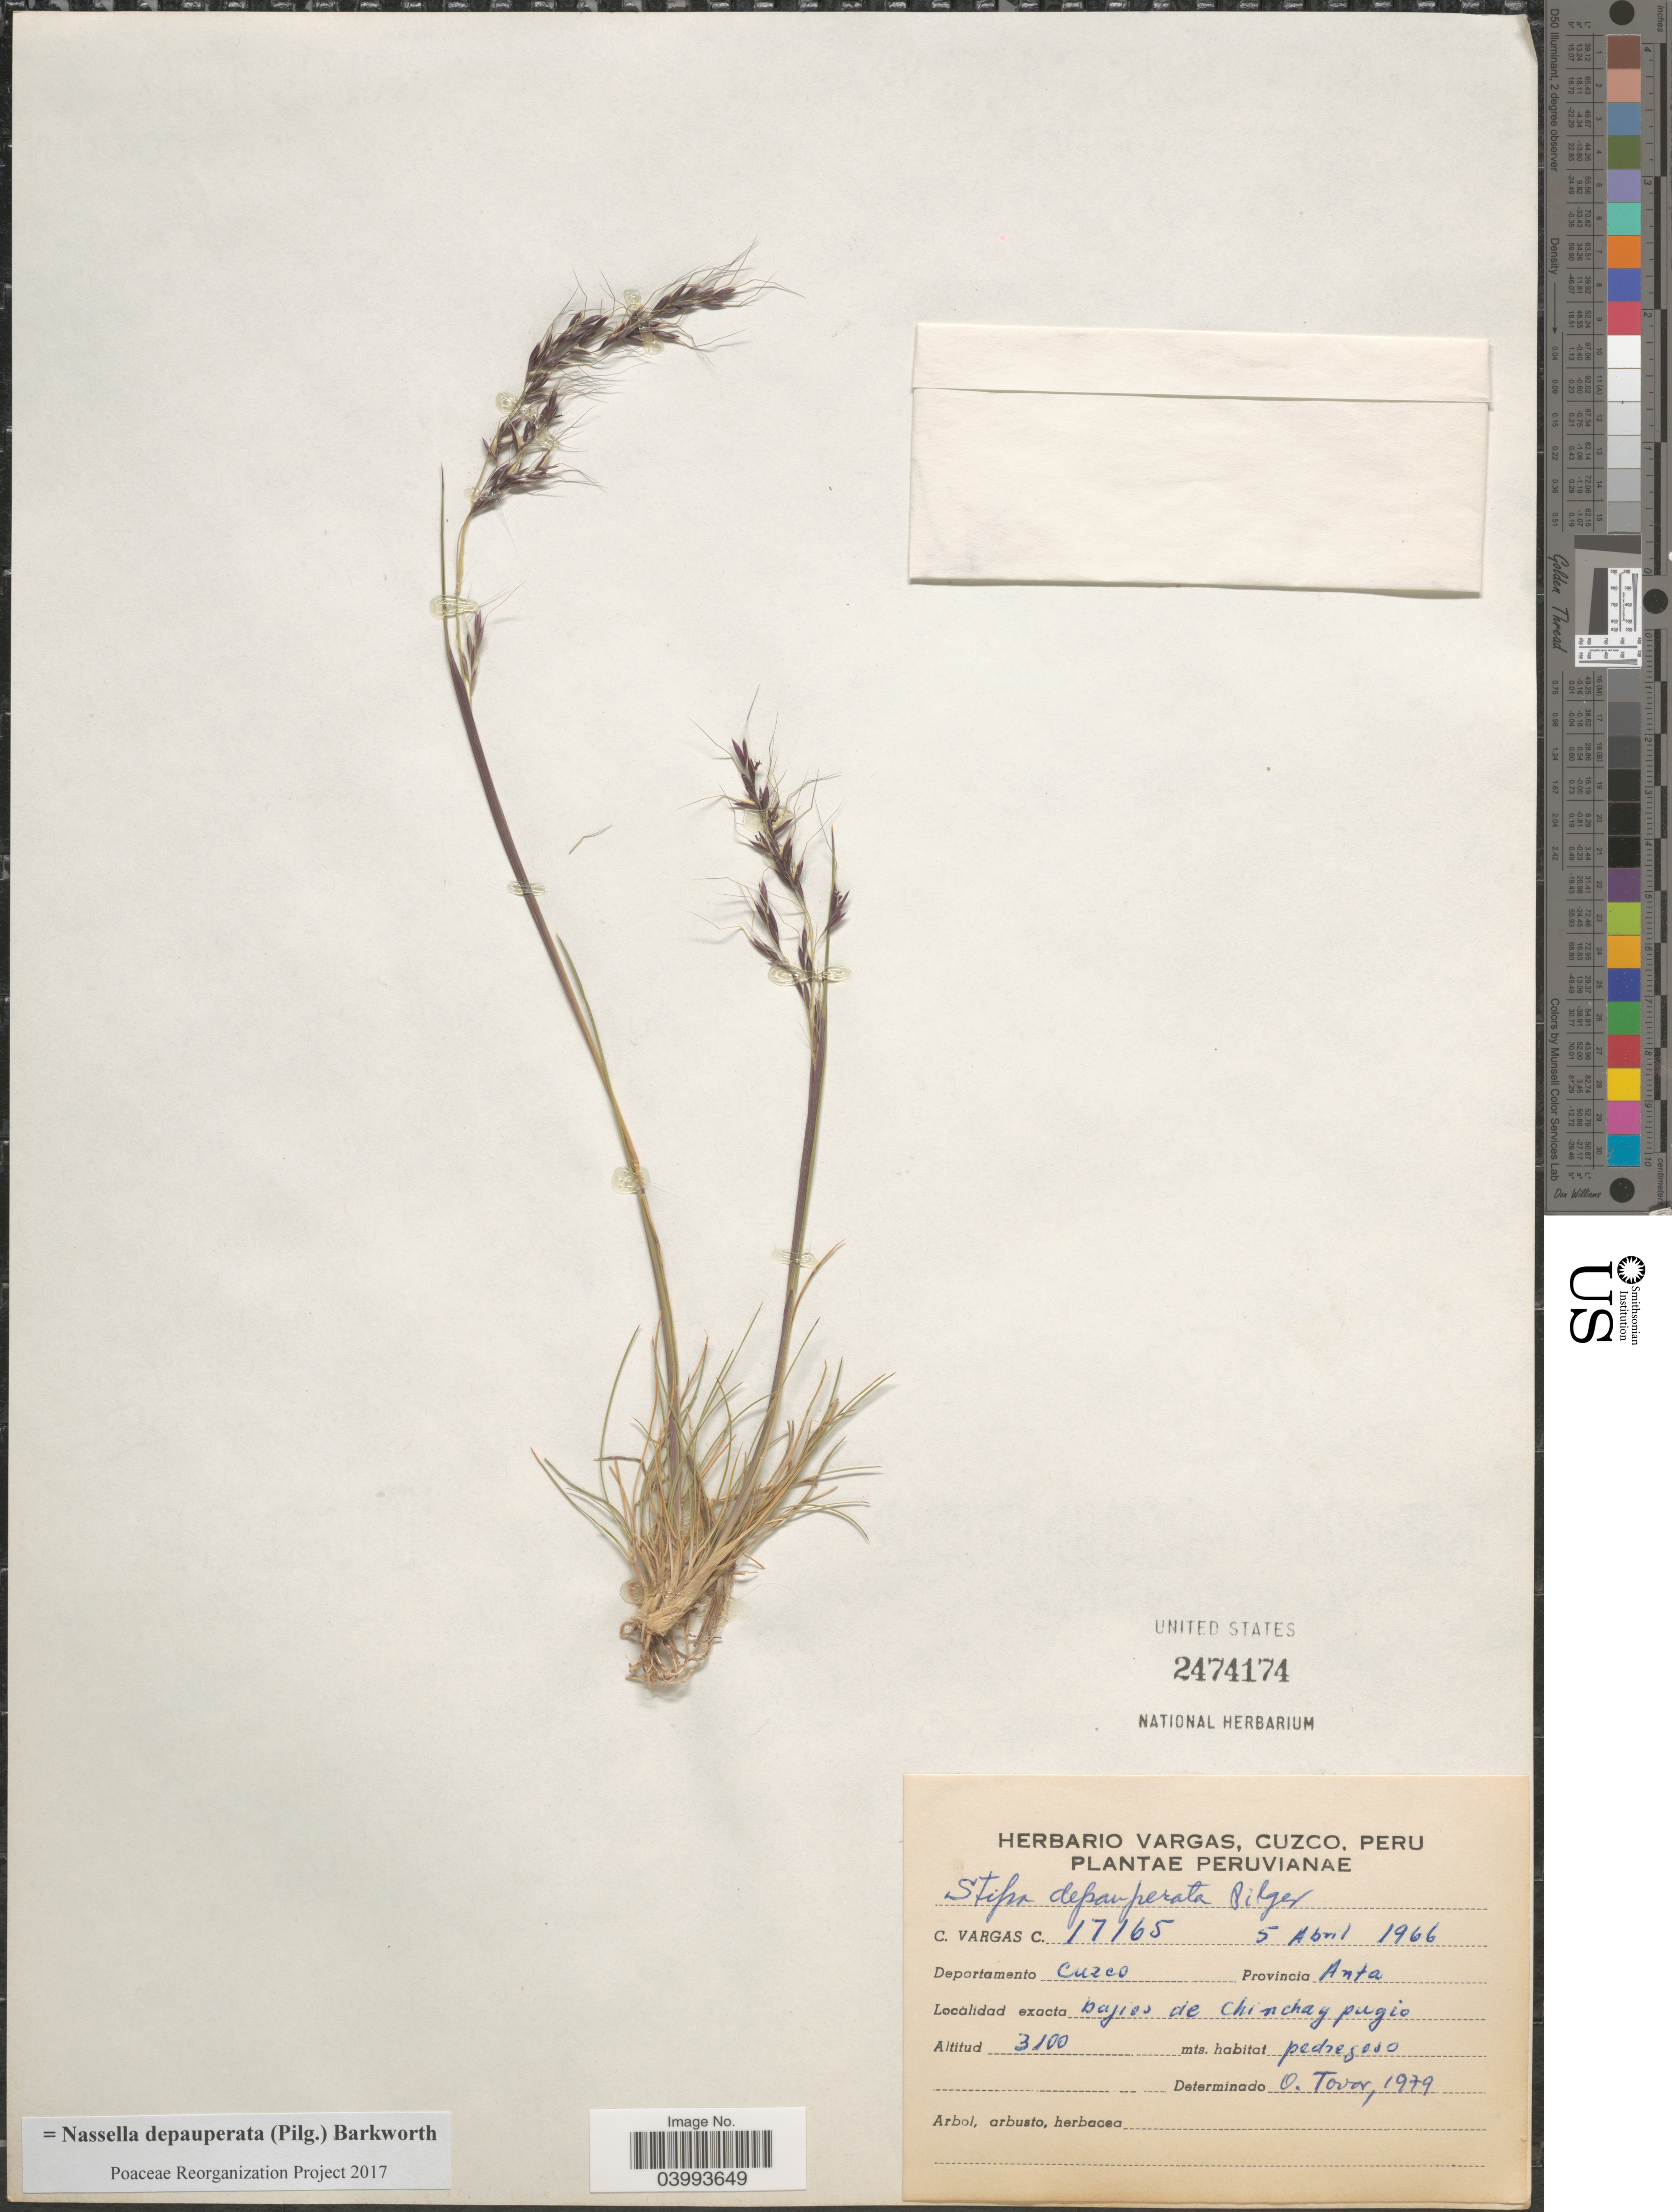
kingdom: Plantae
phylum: Tracheophyta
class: Liliopsida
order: Poales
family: Poaceae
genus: Nassella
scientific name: Nassella depauperata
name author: (Pilg.) Barkworth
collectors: C. Vargas Calderón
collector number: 17165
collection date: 1966-04-05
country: Peru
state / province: Cusco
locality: Departamento Cuzco. Provincia Anta. Bajios de Chinchaypugio.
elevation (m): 3100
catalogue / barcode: US 2474174